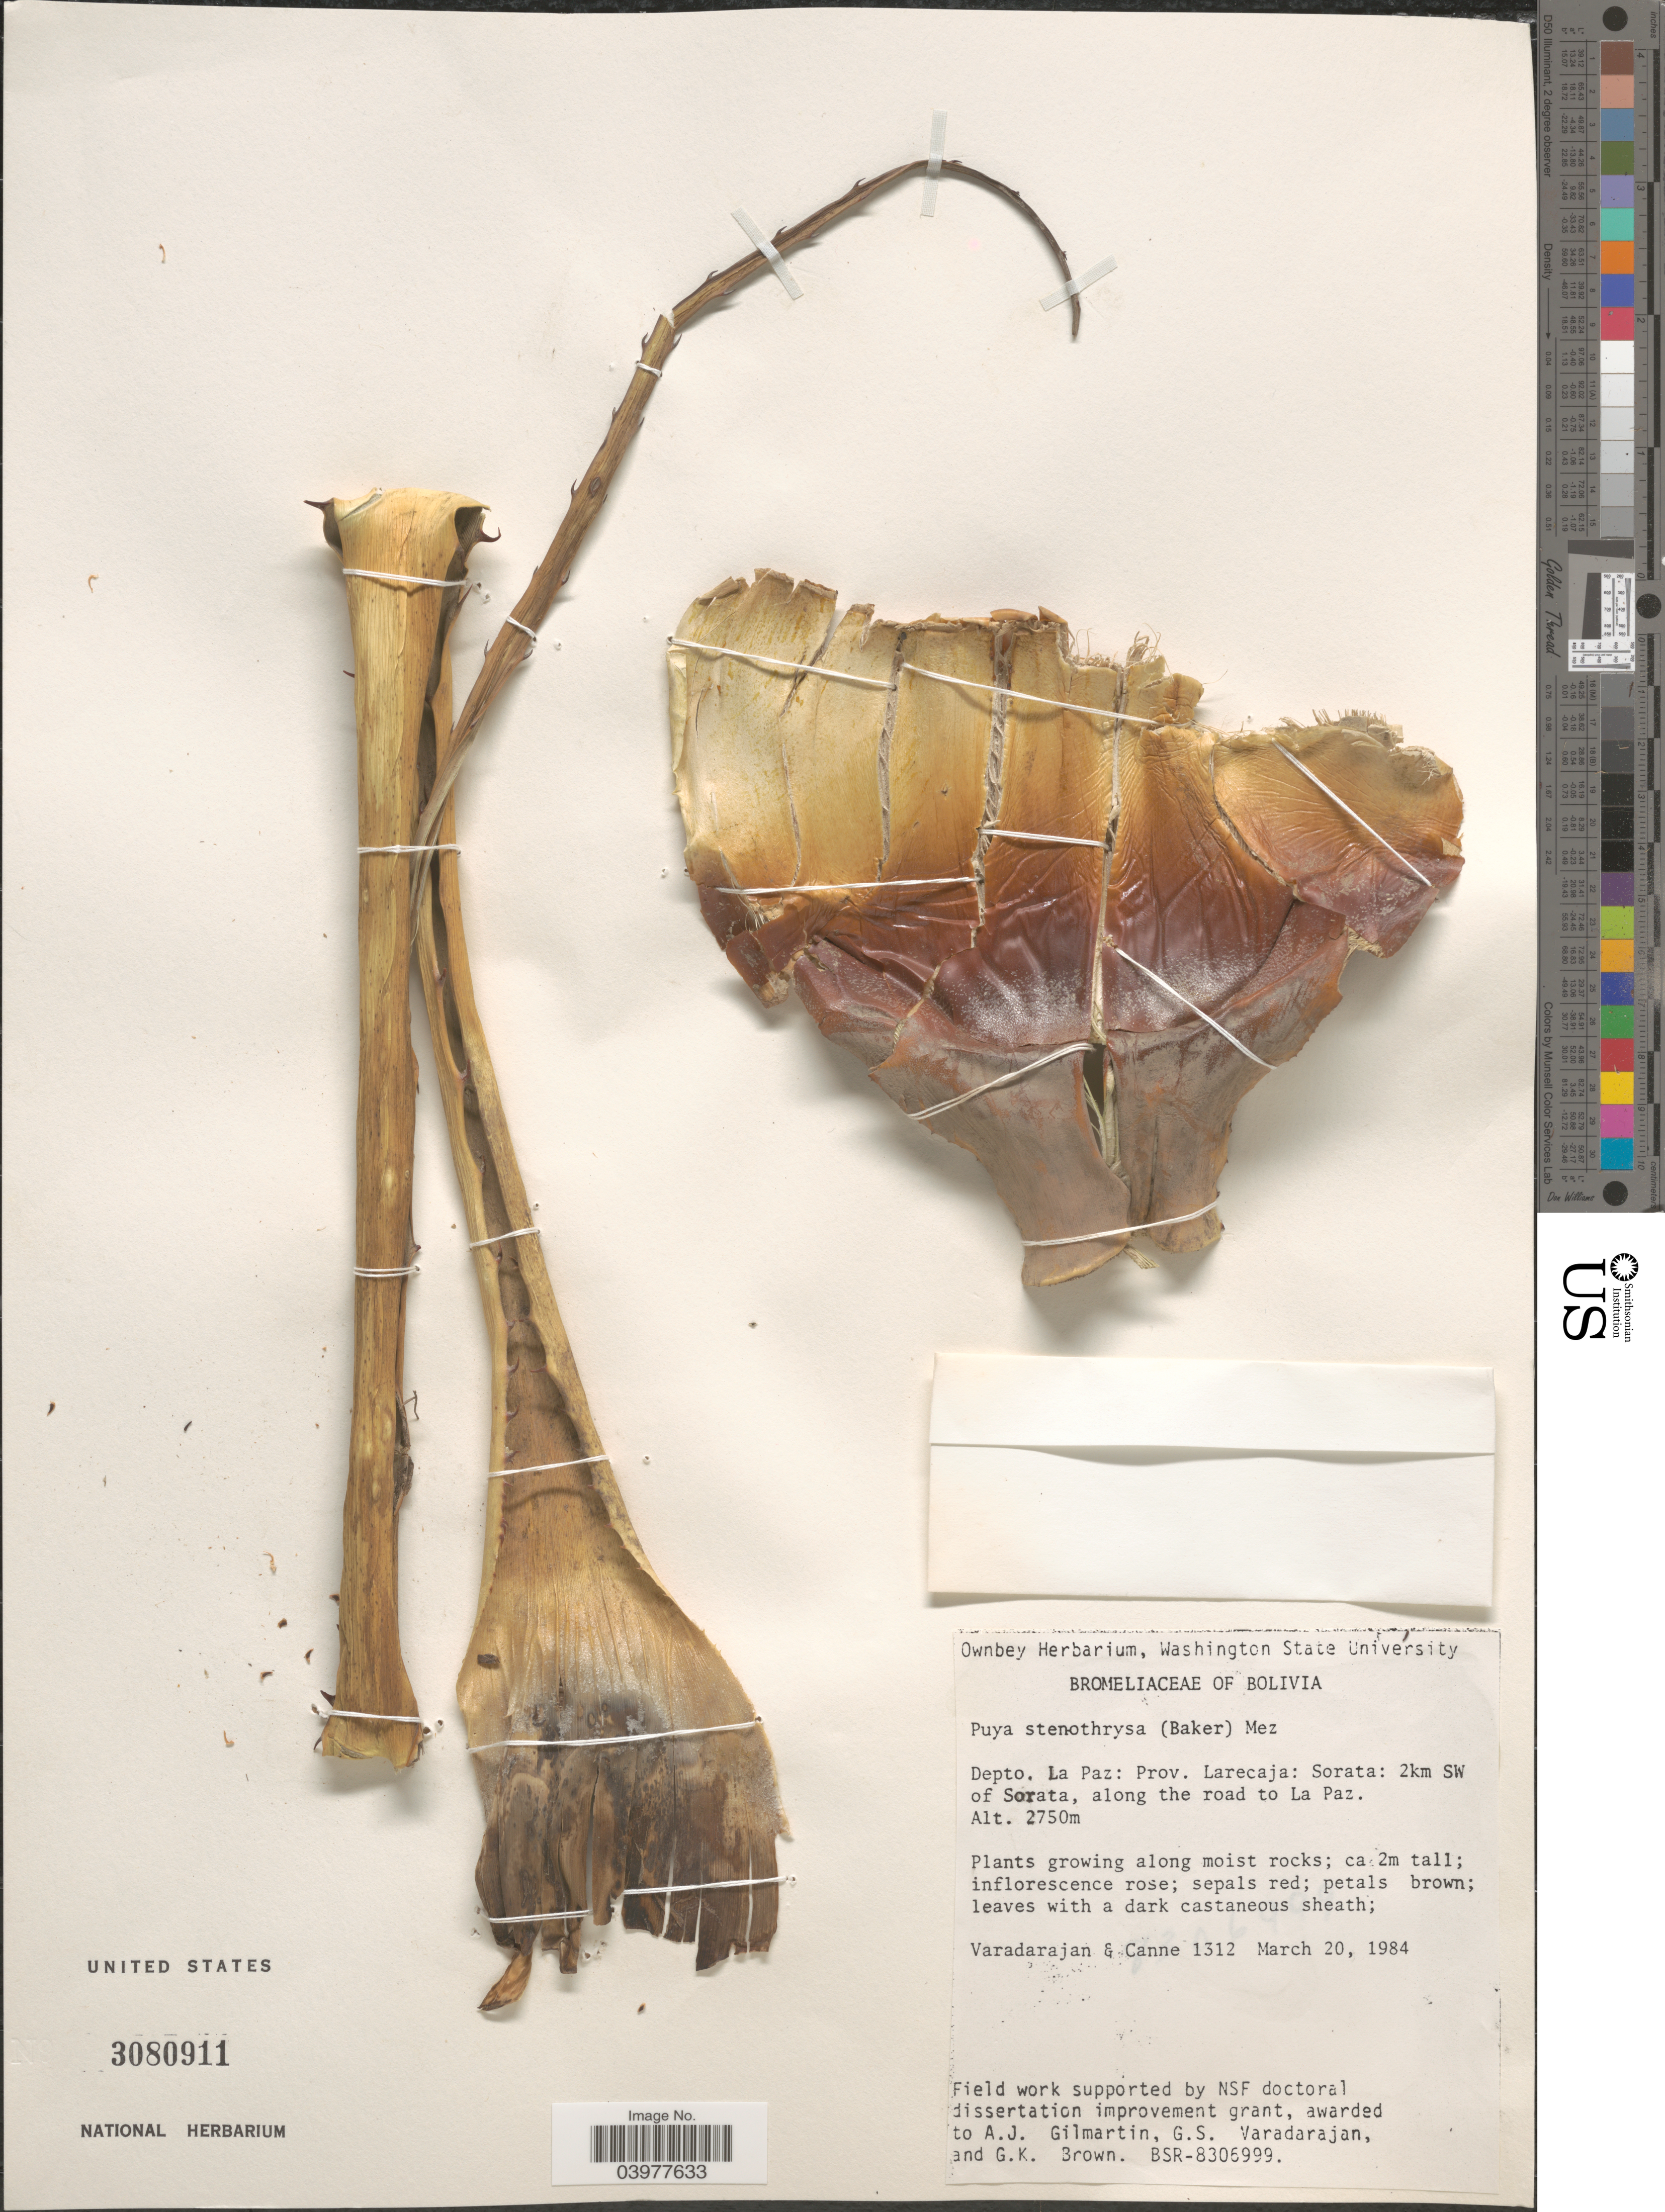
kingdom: Plantae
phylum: Tracheophyta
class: Liliopsida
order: Poales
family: Bromeliaceae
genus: Puya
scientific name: Puya stenothyrsa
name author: (Baker) Mez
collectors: G. S. Varadarajan & Canne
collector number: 1312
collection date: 1984-03-20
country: Bolivia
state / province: La Paz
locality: Depto. La Paz: Prov. Larecaja: Sorata: 2km SW of Sorata, along the road to La Paz.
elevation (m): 2750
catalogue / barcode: US 3080911